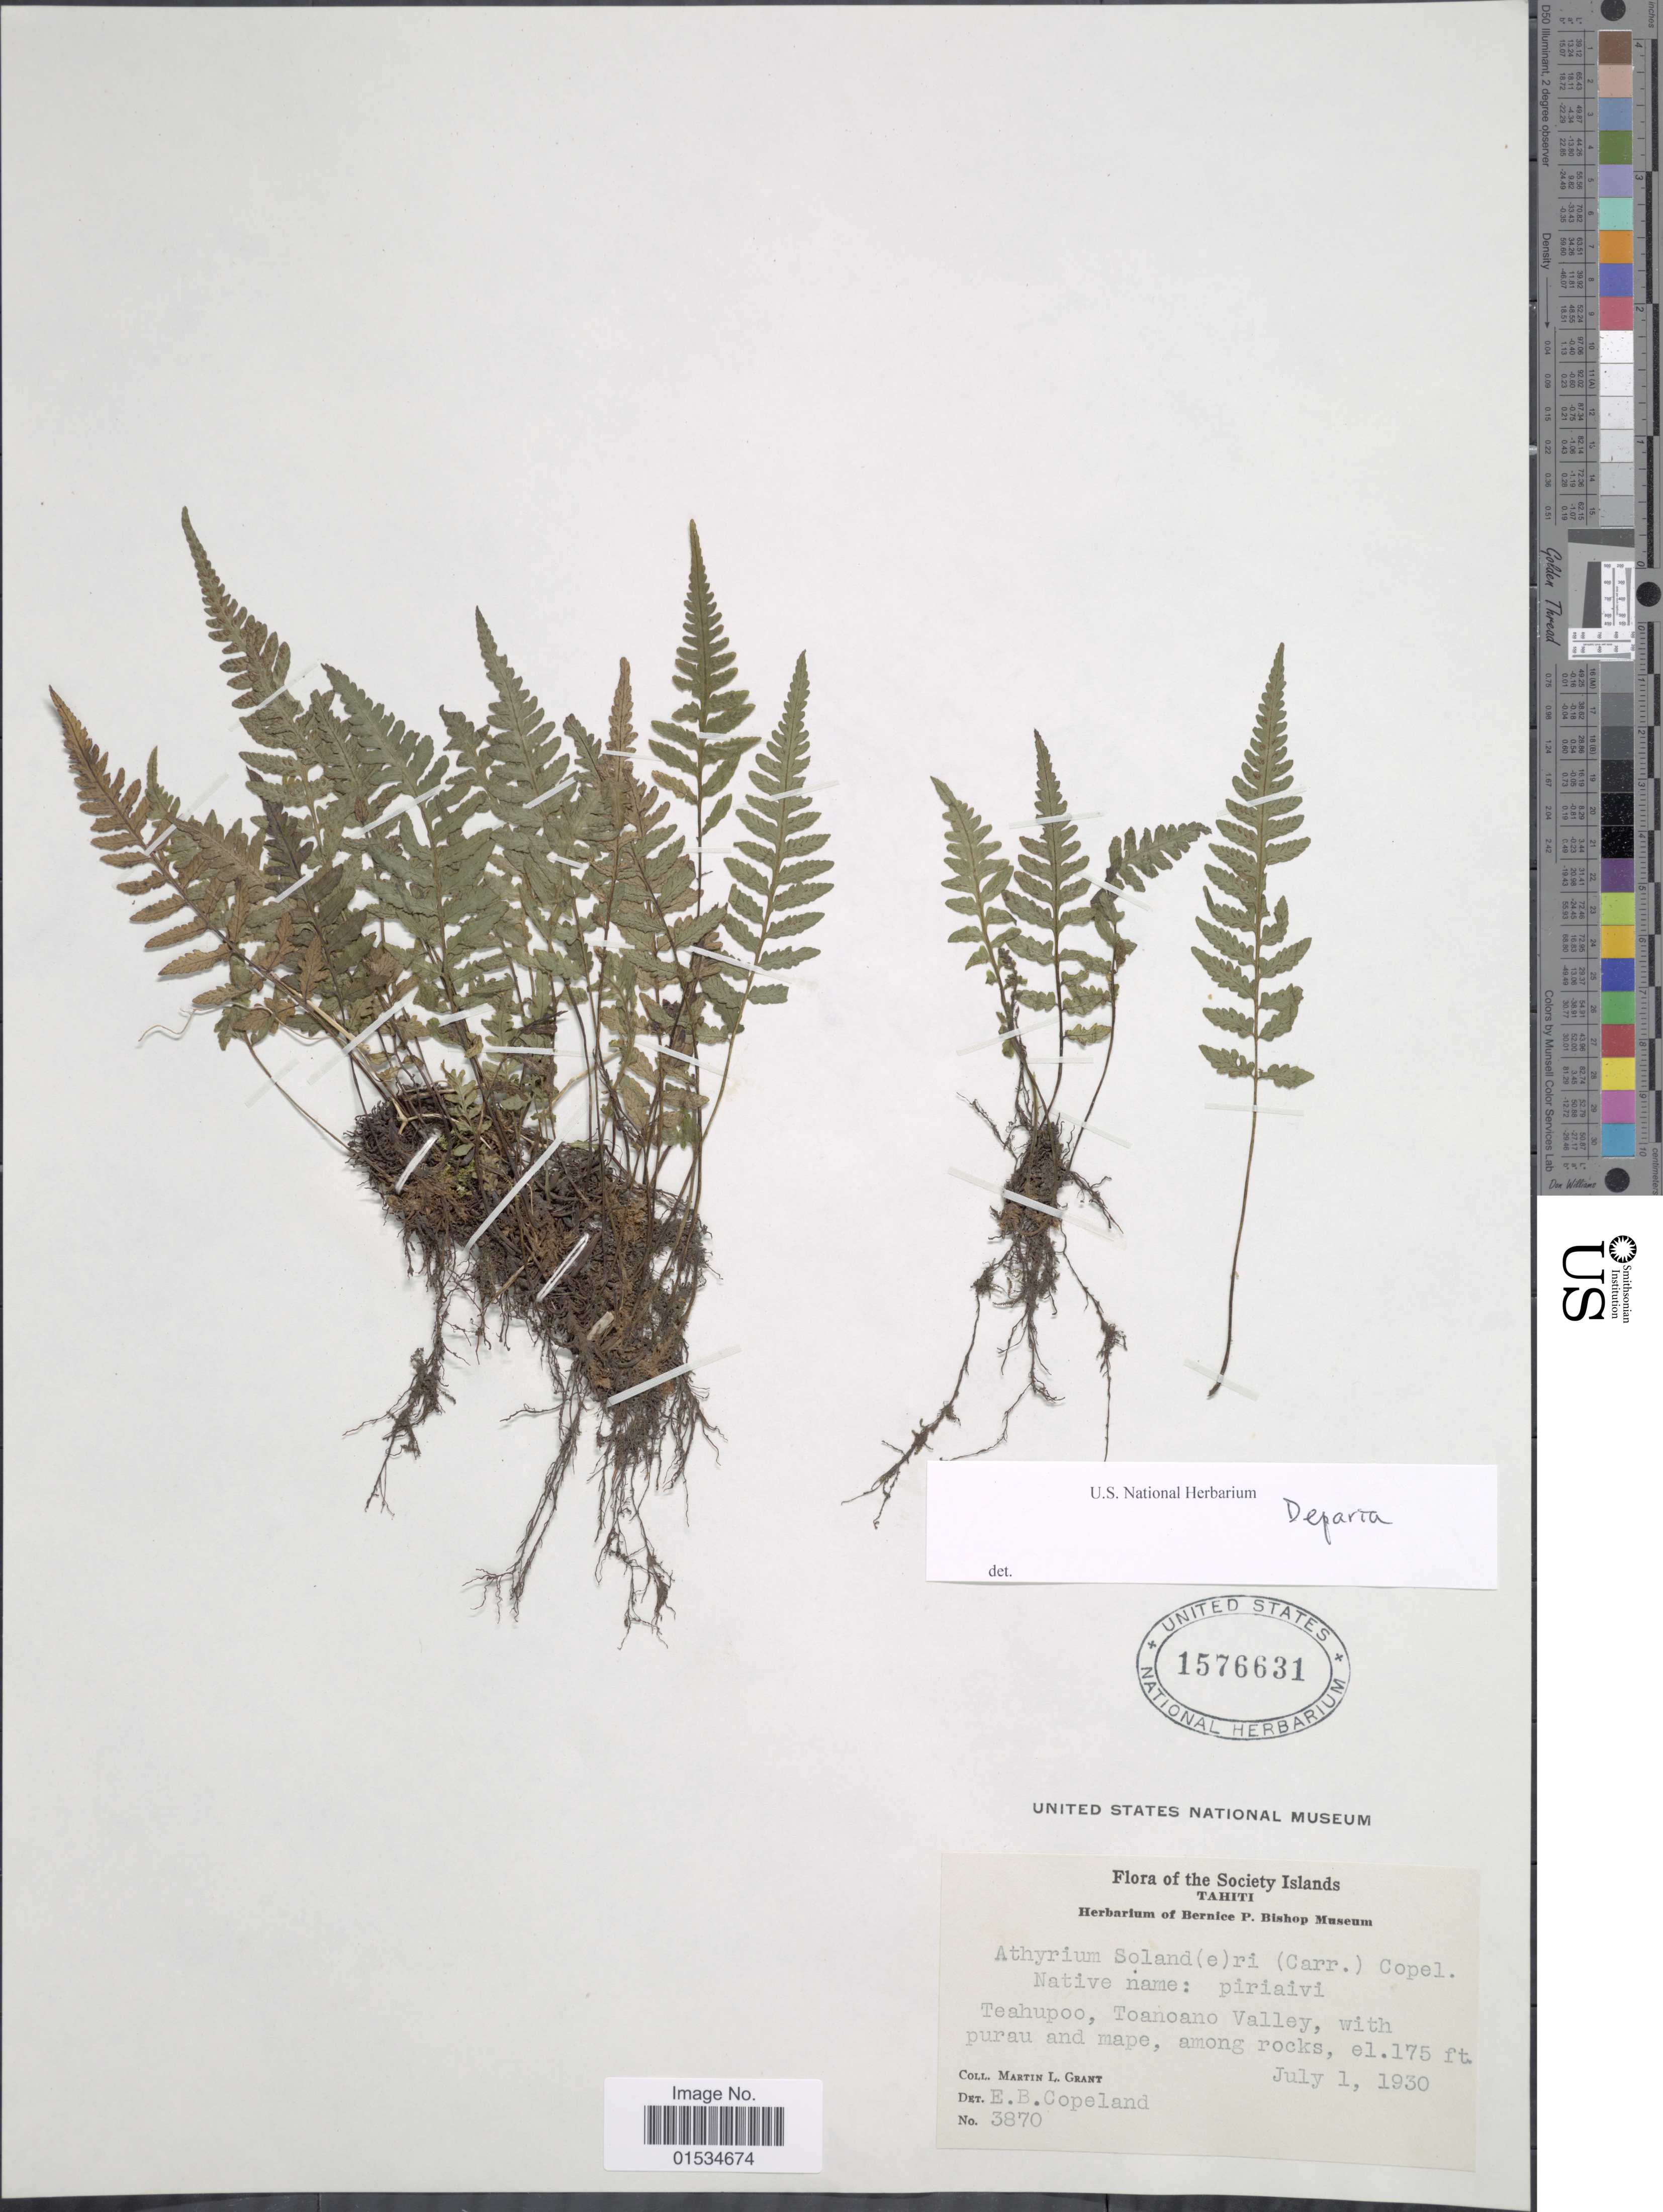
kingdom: Plantae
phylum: Tracheophyta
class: Polypodiopsida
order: Polypodiales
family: Athyriaceae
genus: Athyrium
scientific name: Athyrium salanderi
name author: Copel.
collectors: M. L. Grant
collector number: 3870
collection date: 1930-07-01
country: French Polynesia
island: Tahiti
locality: The Society Islands, Tahiti, Teahupoo, Toanoano Valley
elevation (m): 53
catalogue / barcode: US 1576631